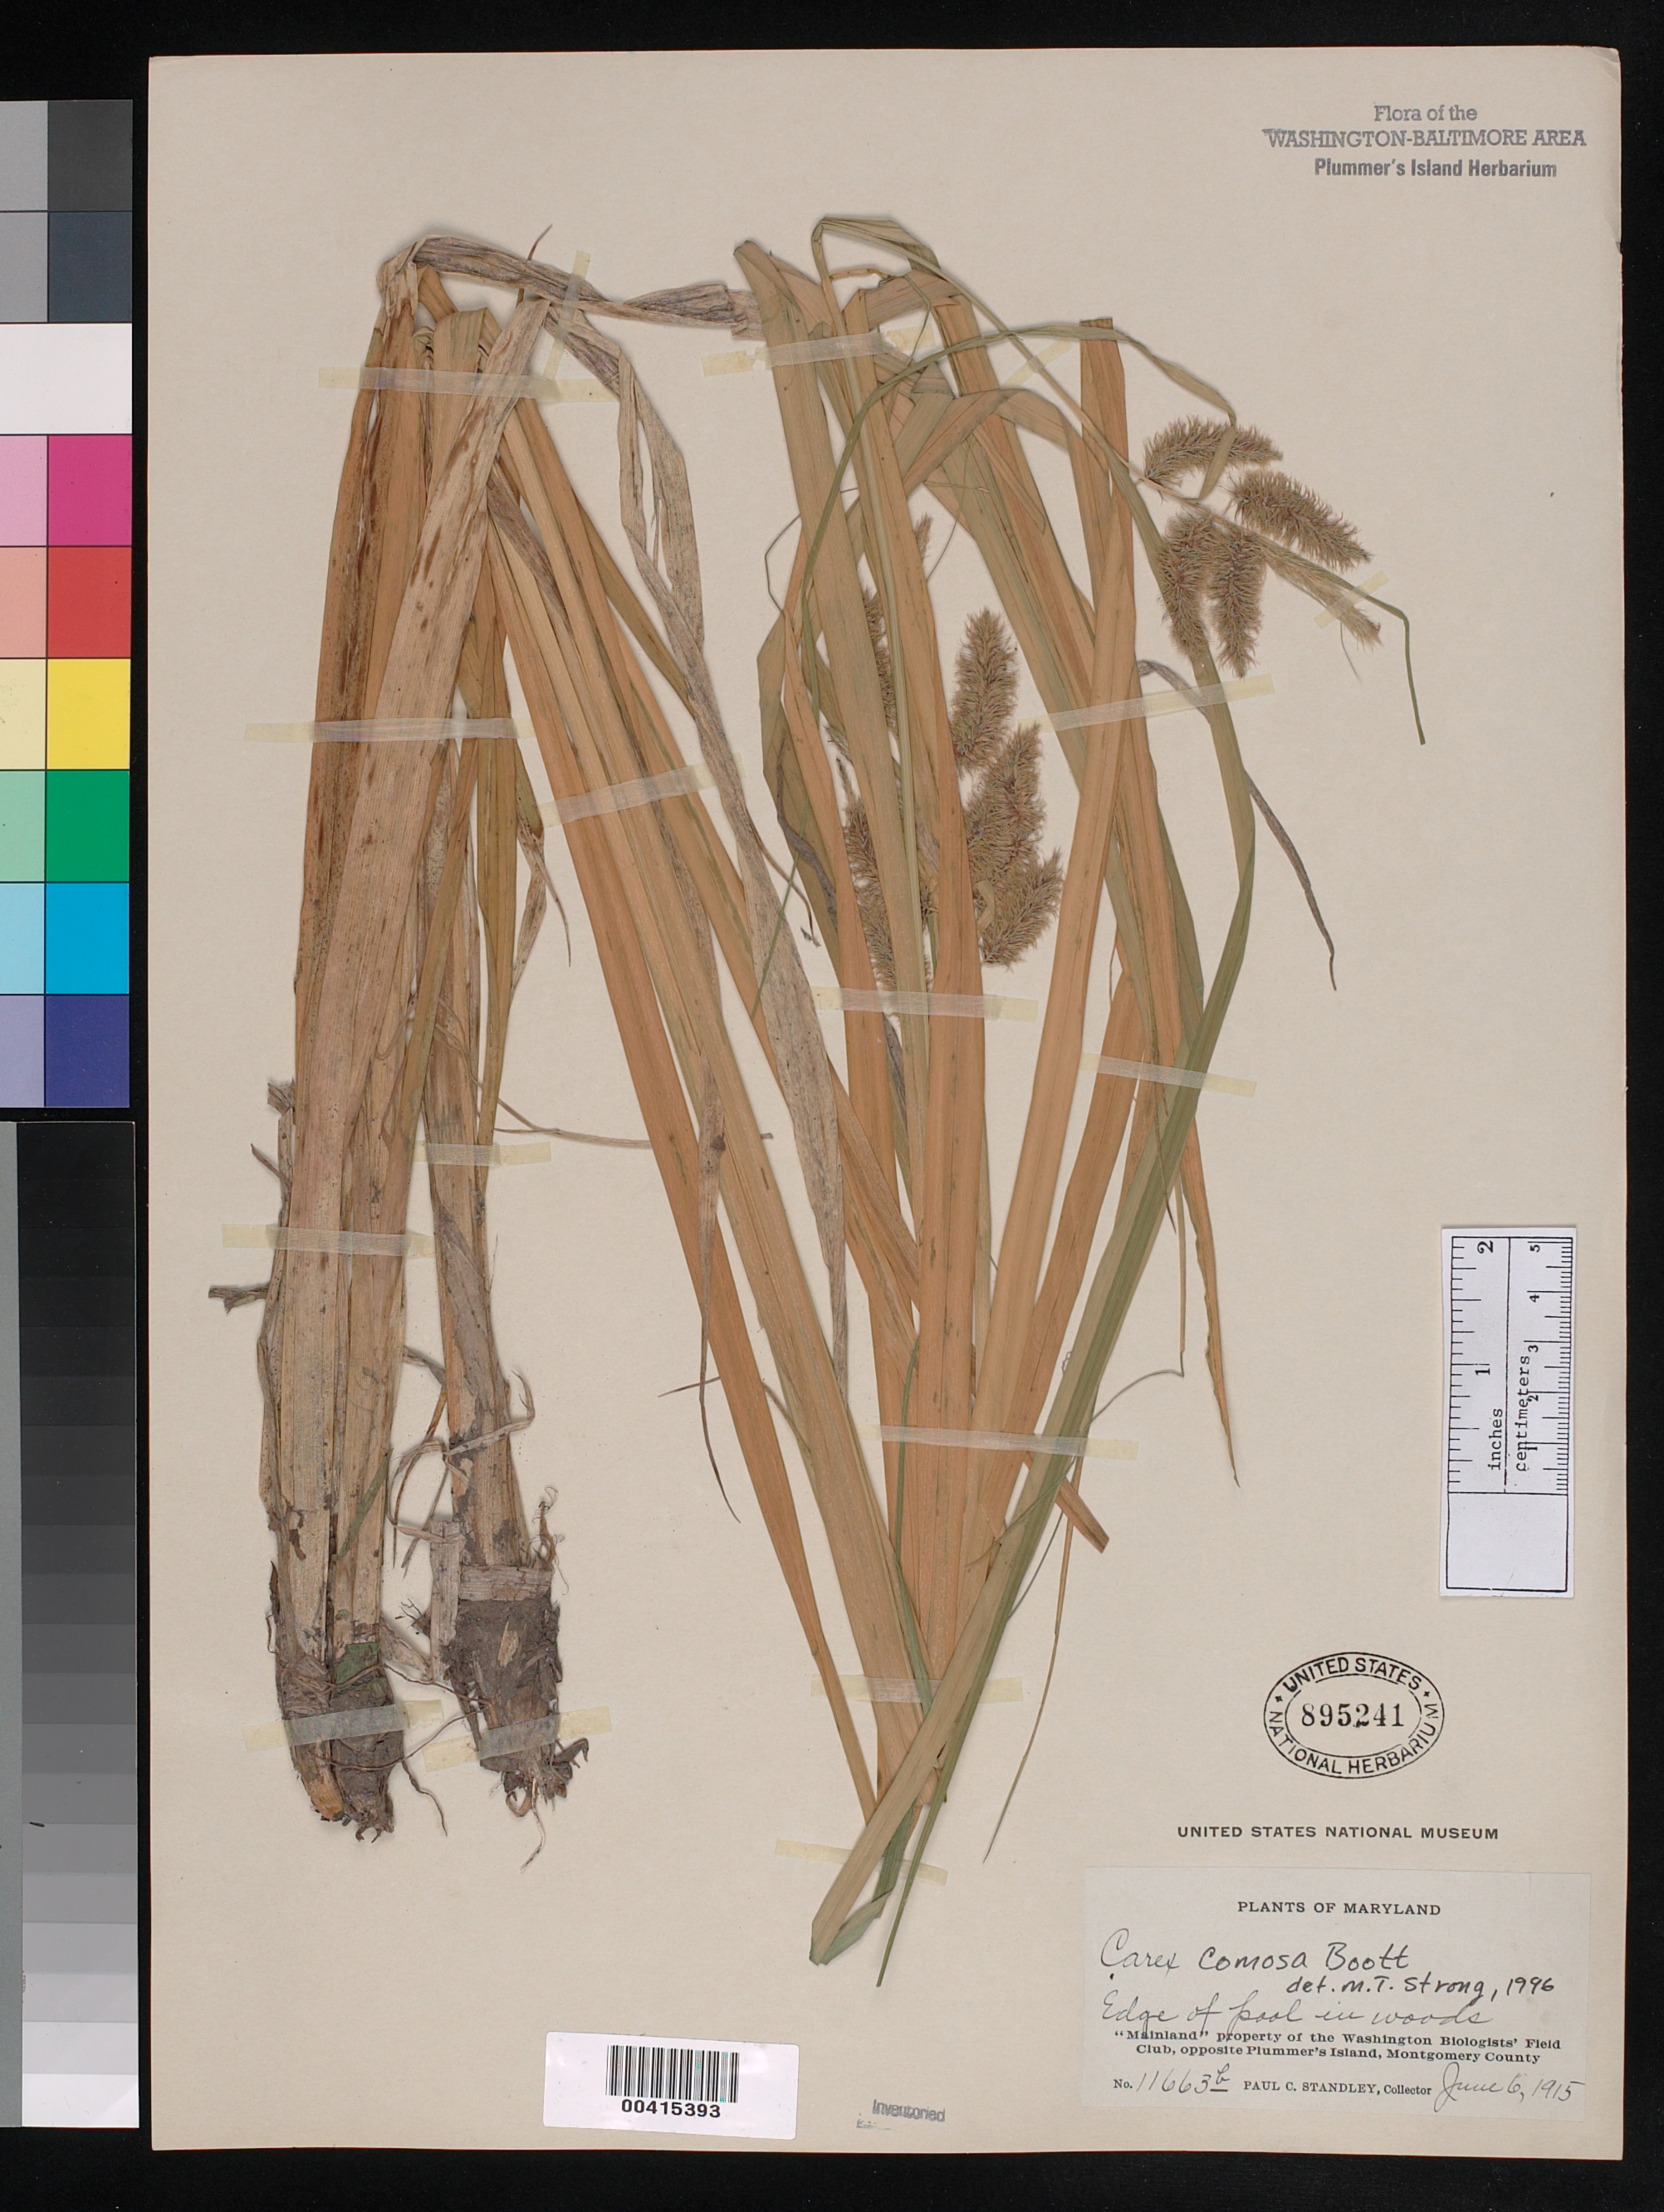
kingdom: Plantae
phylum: Tracheophyta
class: Liliopsida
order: Poales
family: Cyperaceae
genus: Carex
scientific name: Carex comosa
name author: Boott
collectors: P. C. Standley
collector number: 11633B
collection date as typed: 06 Jun 1915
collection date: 1915-06-06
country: United States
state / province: Maryland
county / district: Montgomery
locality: Plummer's Island, mainland property of Washington Biol Field Club C. & O. Canal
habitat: Edge of pool in woods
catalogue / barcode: US 895241